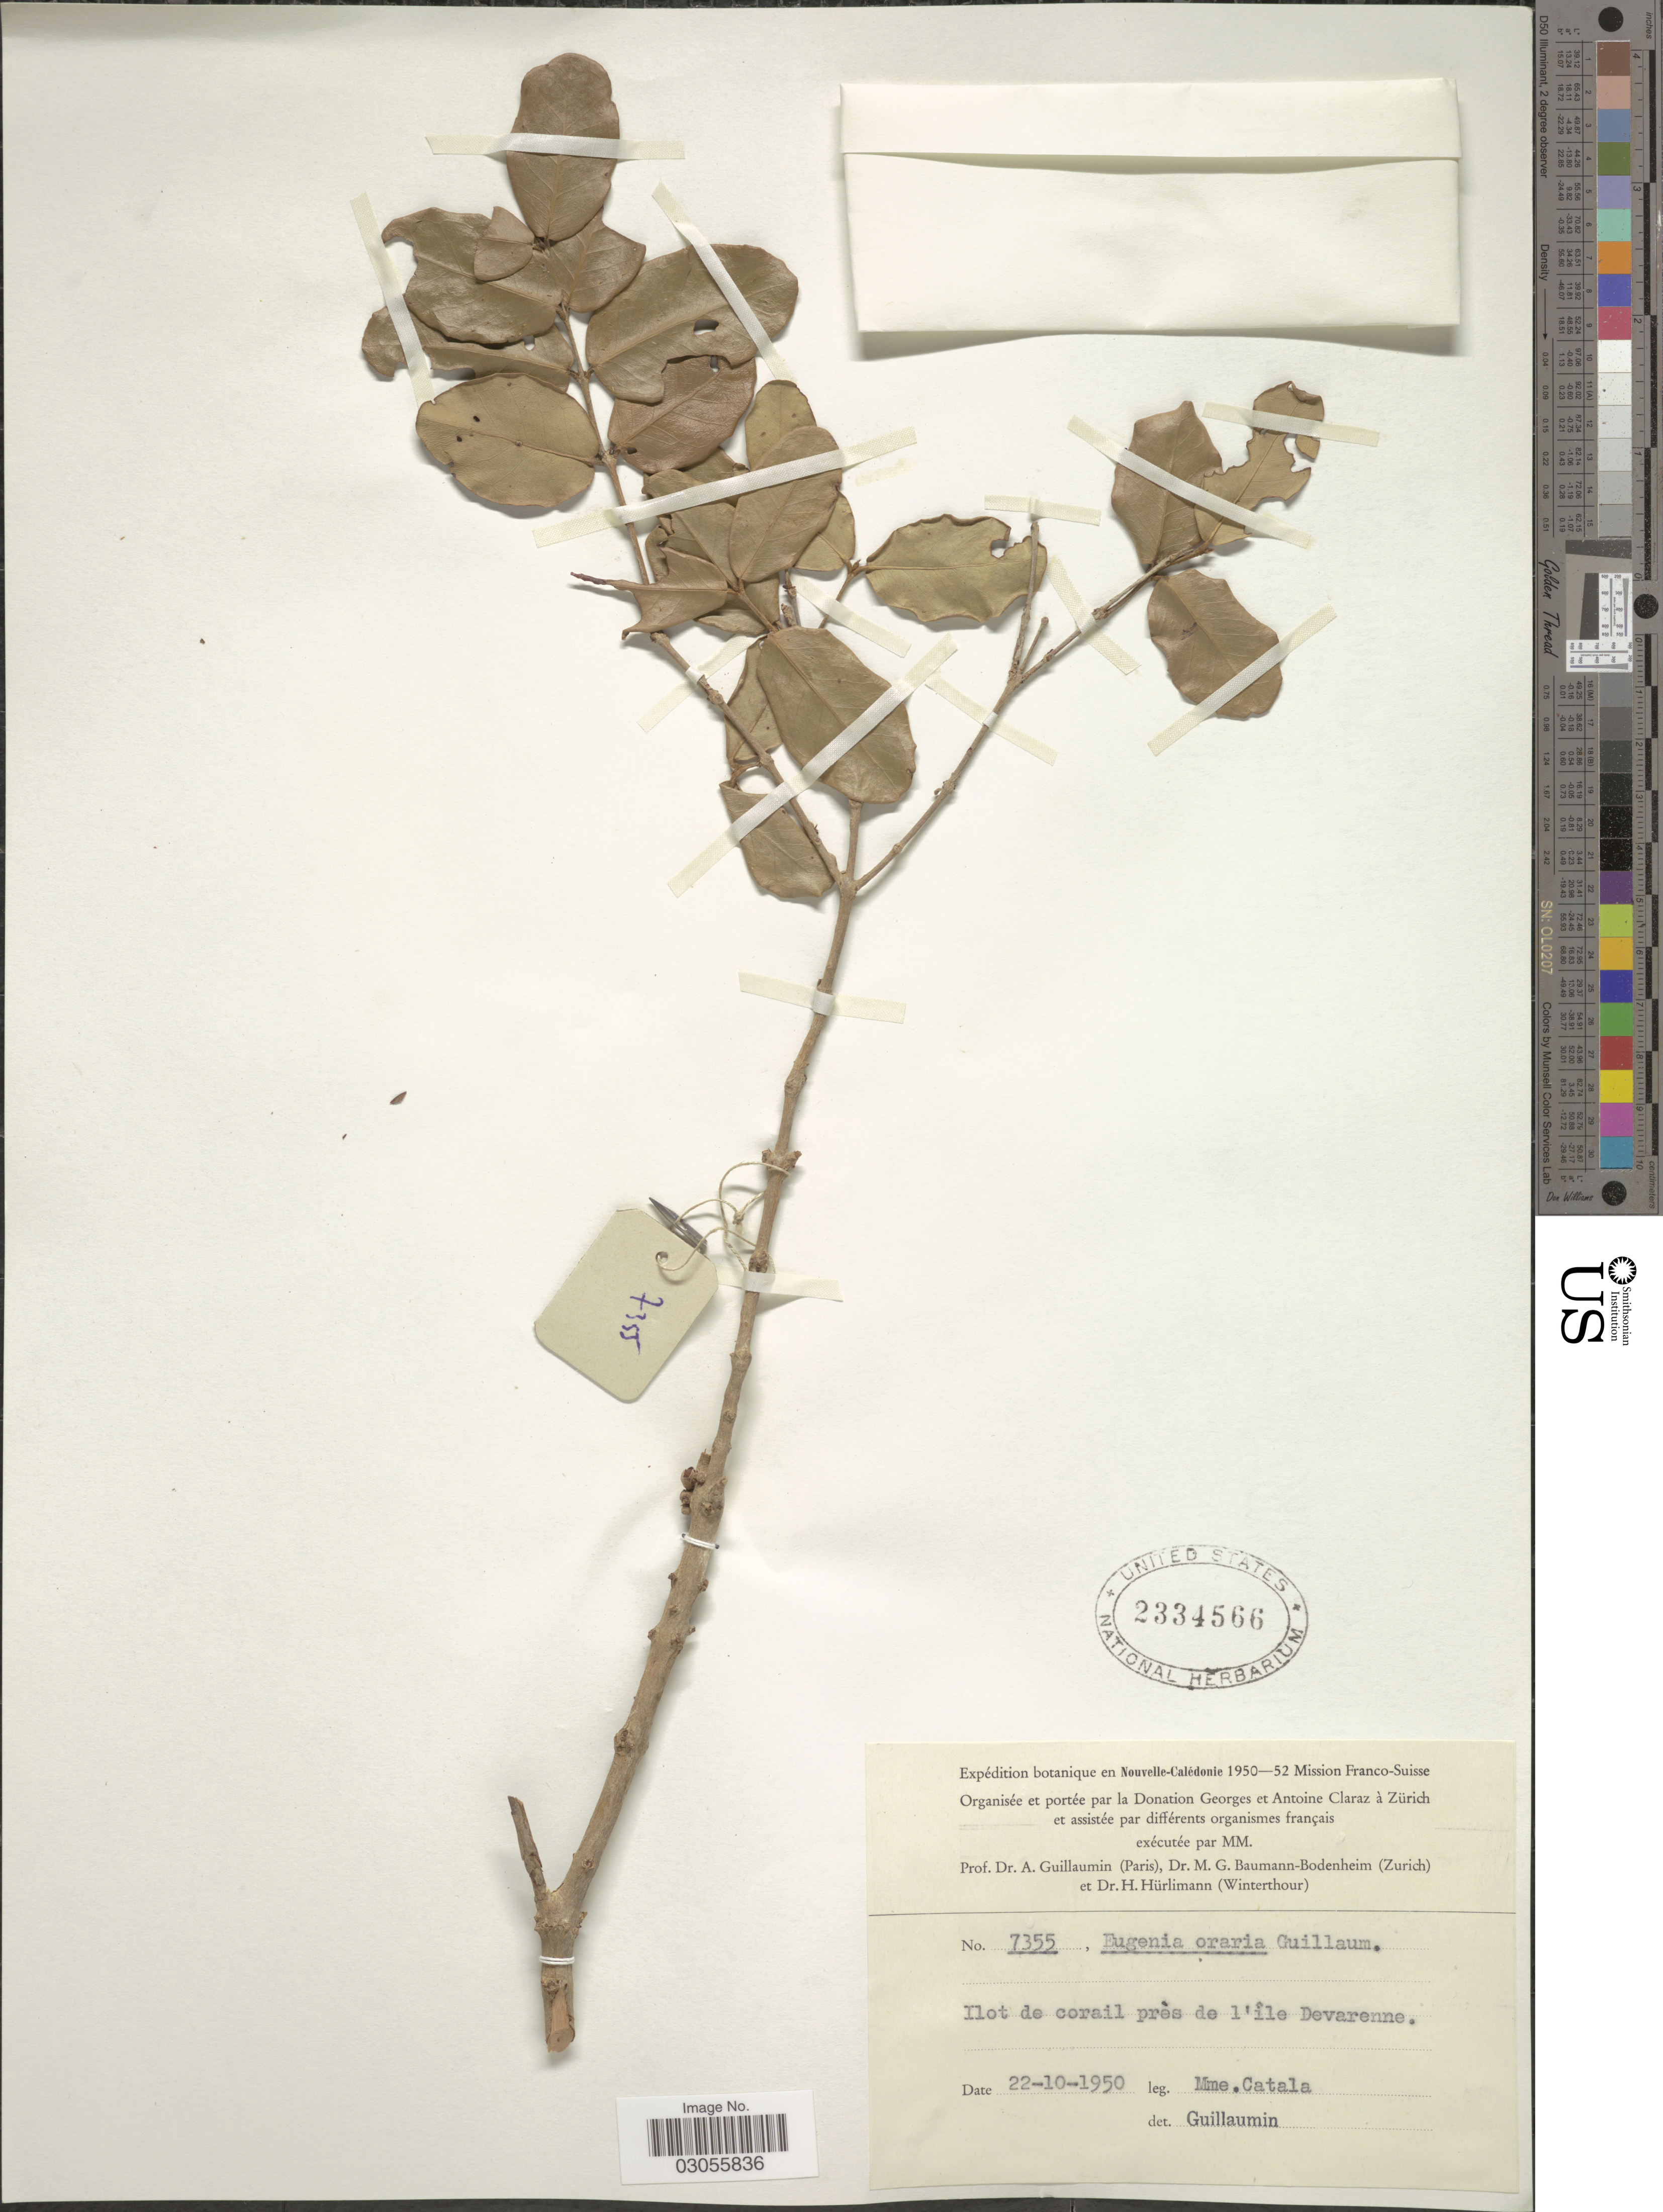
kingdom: Plantae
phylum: Tracheophyta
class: Magnoliopsida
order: Myrtales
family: Myrtaceae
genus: Eugenia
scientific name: Eugenia littoralis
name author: Pancher ex Brongn. & Gris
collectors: M. Catala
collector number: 7355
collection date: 1950-10-22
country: New Caledonia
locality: En Nouvelle-Calédonie. Ilot de corail près de l'île Devarenne.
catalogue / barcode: US 2334566